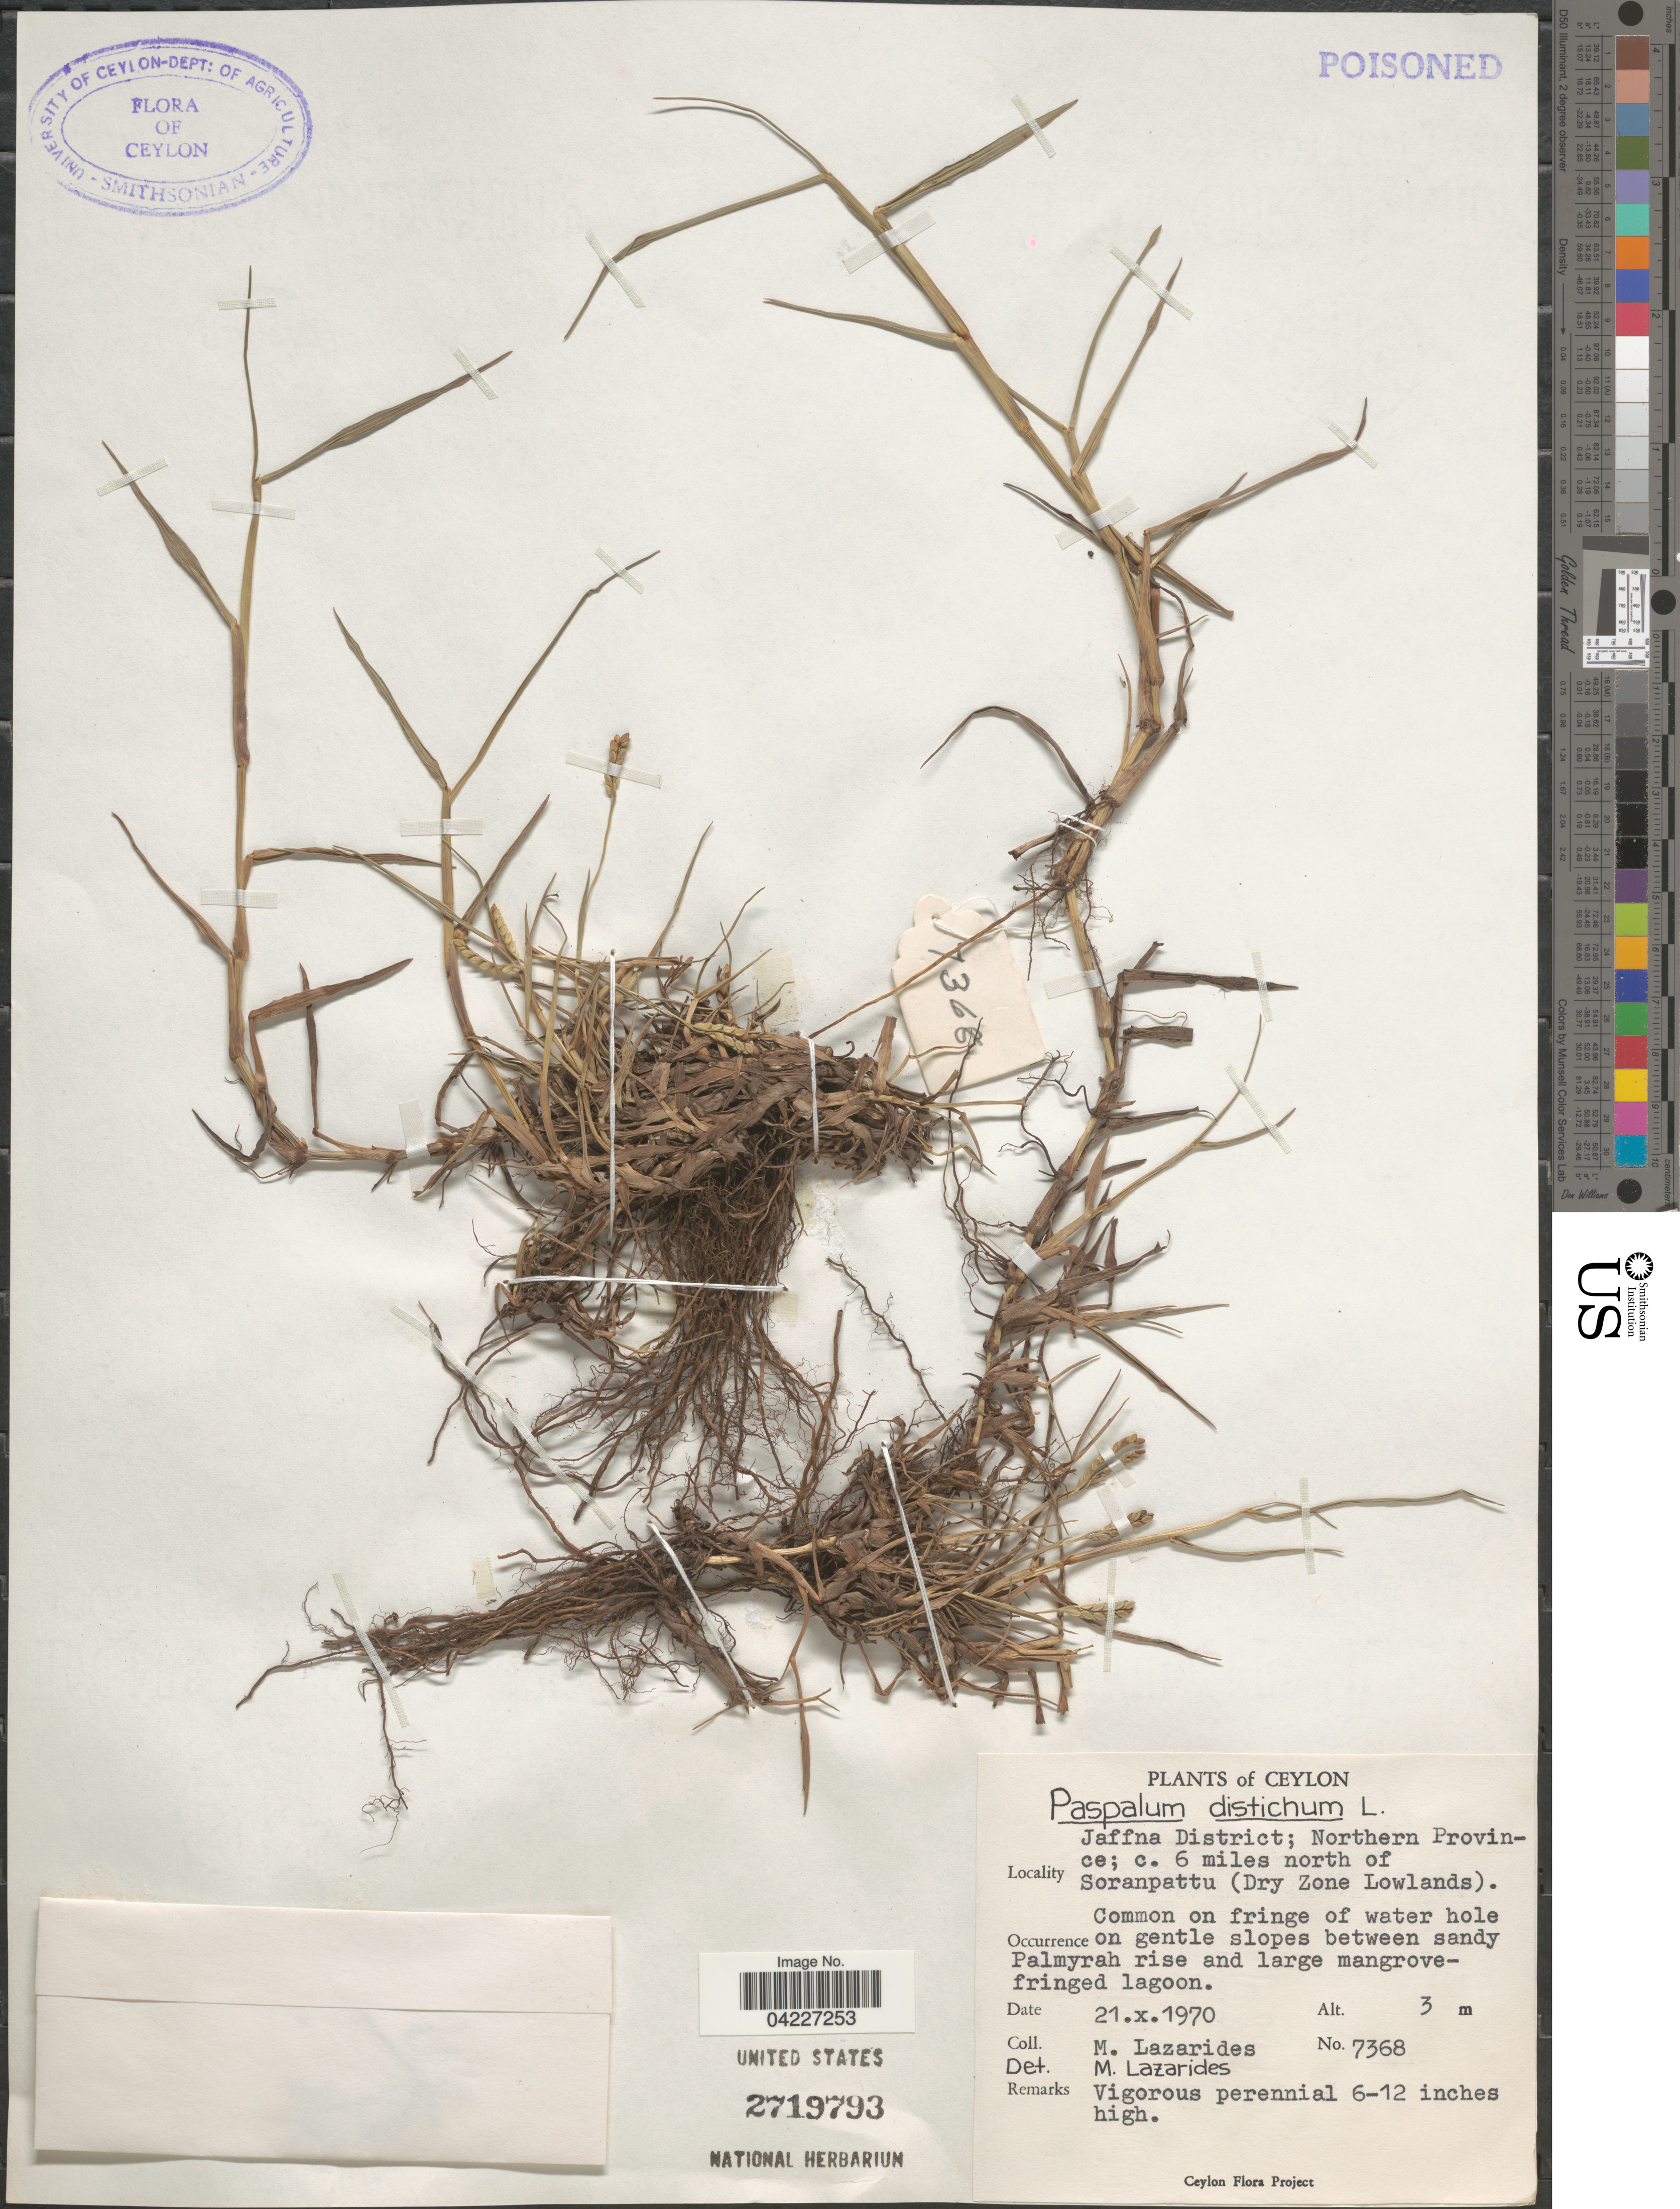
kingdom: Plantae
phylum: Tracheophyta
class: Liliopsida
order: Poales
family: Poaceae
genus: Paspalum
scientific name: Paspalum distichum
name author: L.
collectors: M. Lazarides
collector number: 7368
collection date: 1970-10-21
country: Sri Lanka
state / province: Northern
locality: Ceylon. Jaffna District; c. 6 miles north of Soranpattu (Dry Zone Lowlands).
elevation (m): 3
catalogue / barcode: US 2719793